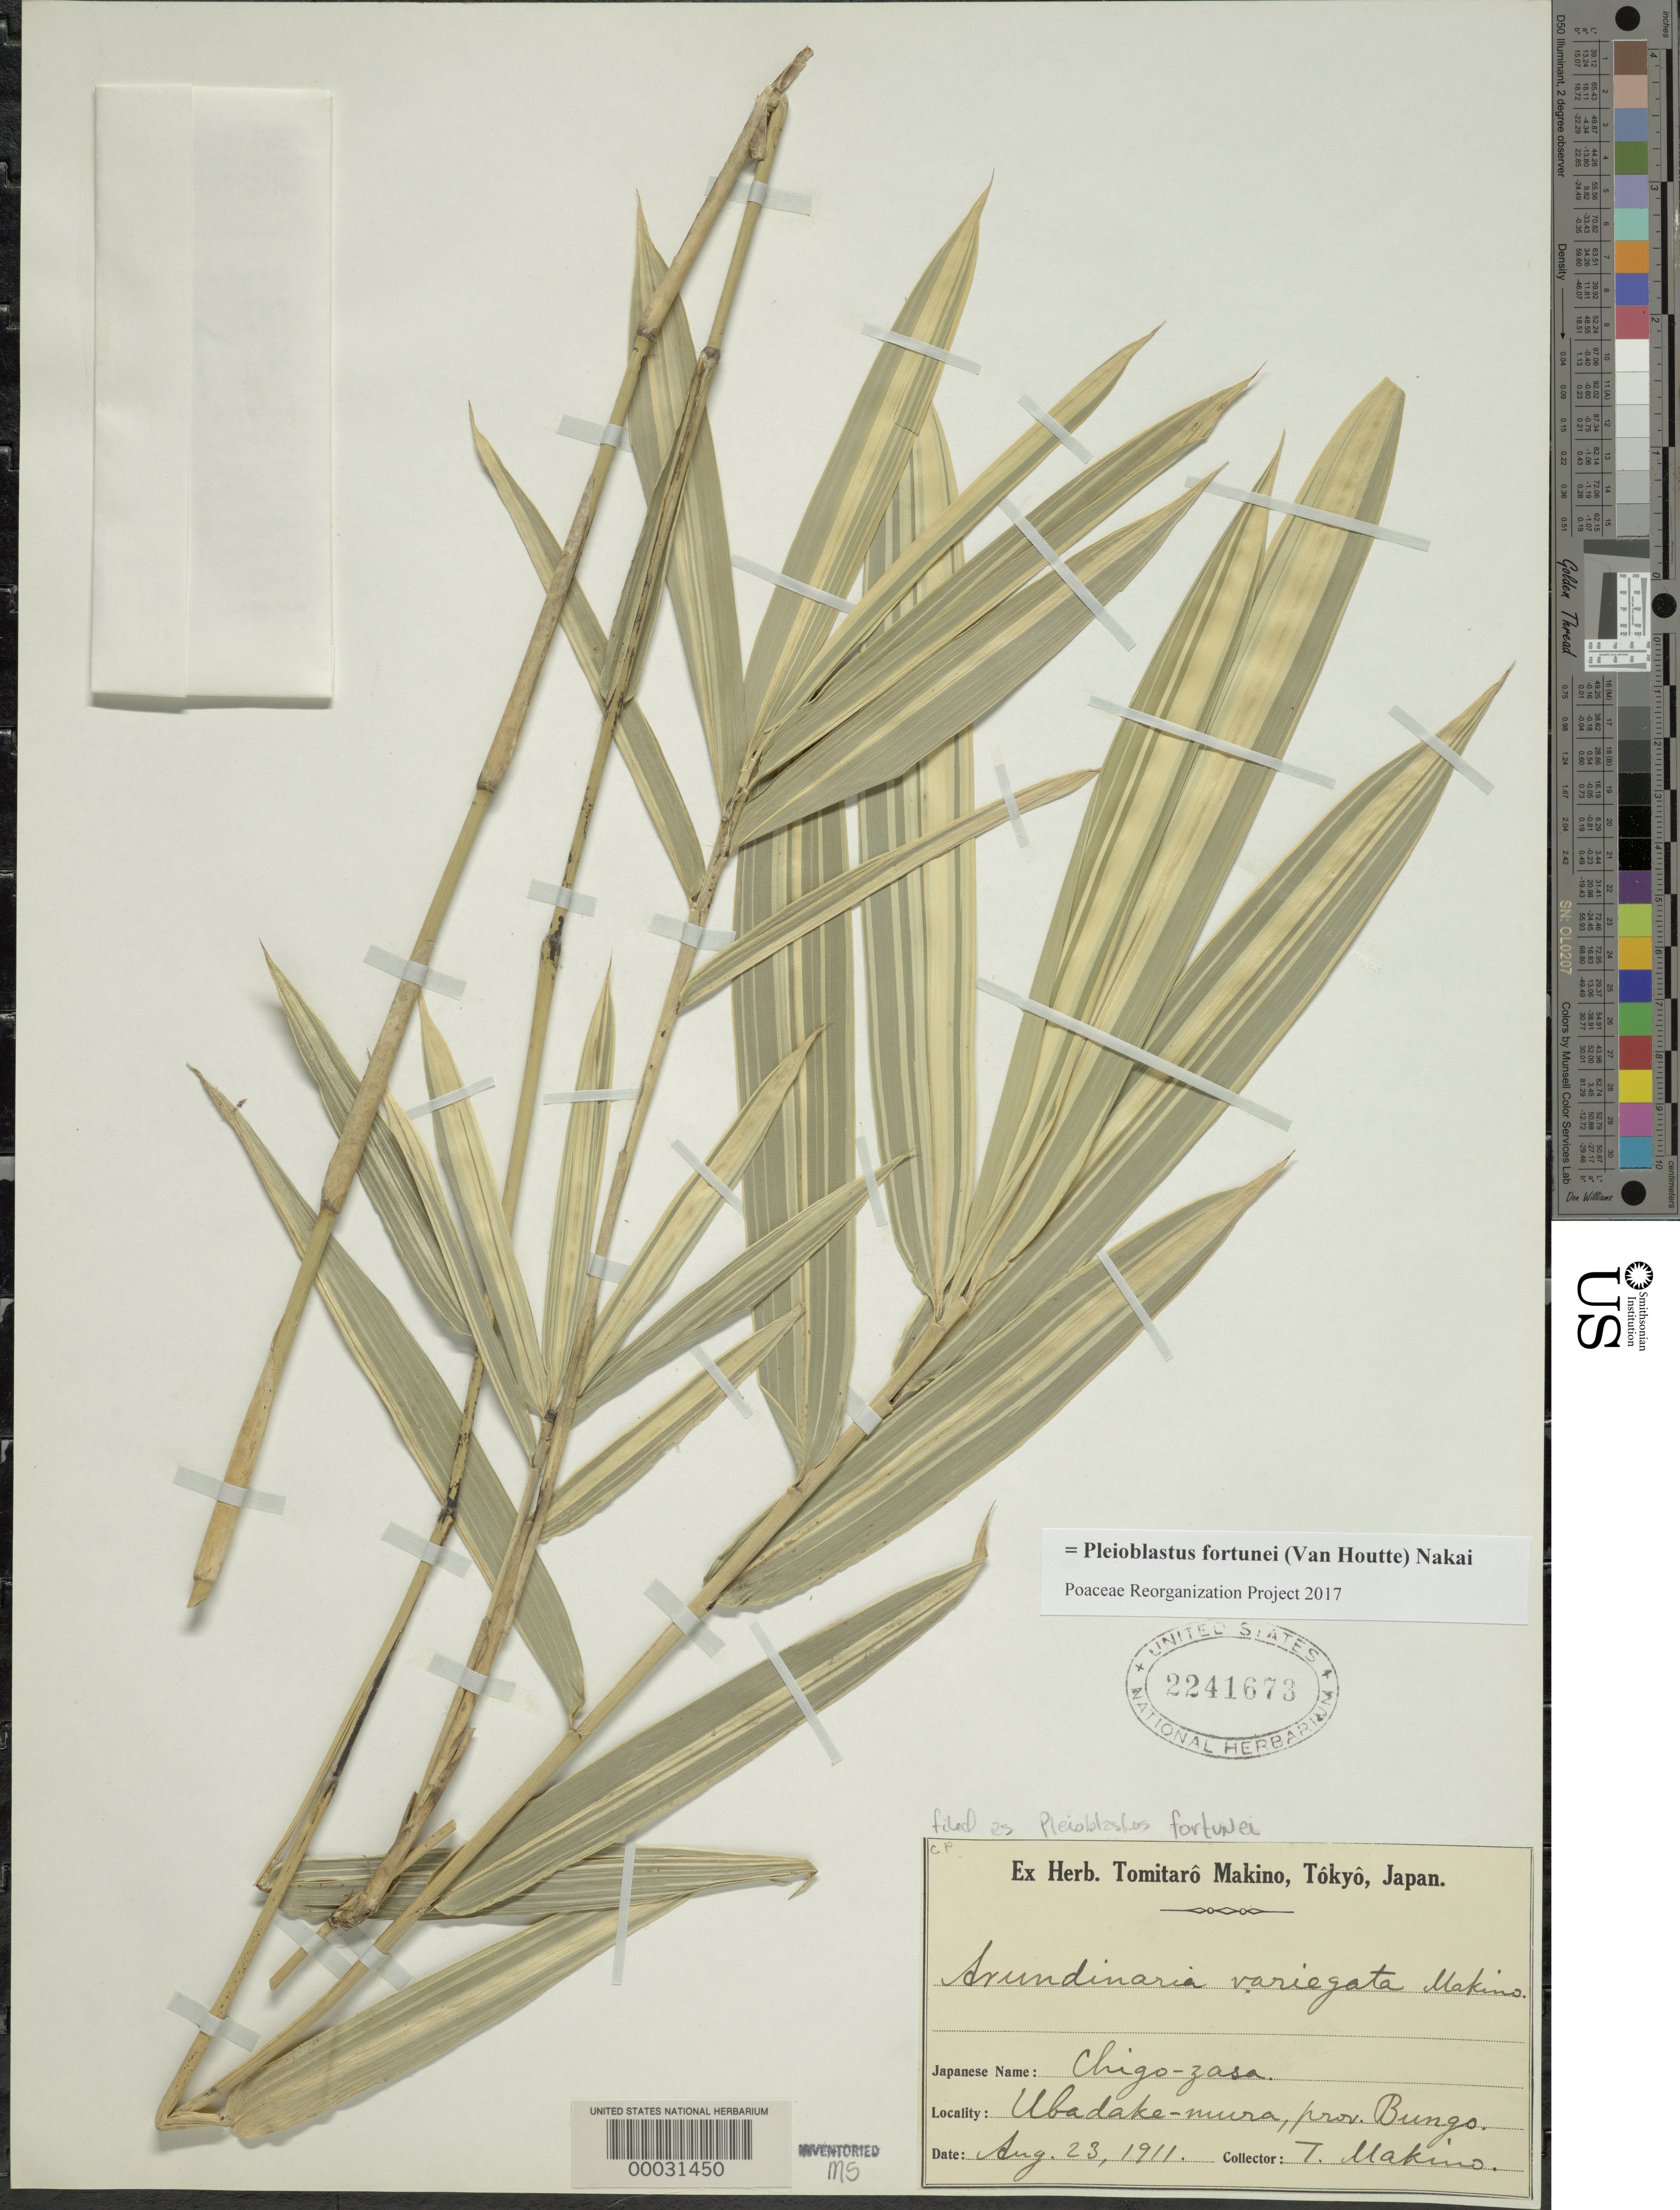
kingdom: Plantae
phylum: Tracheophyta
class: Liliopsida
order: Poales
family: Poaceae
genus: Pleioblastus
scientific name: Pleioblastus fortunei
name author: (Van Houtte) Nakai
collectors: T. Makino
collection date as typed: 23 Aug 1911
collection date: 1911-08-23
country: Japan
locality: Bungo, ubadake-mura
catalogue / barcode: US 2241673